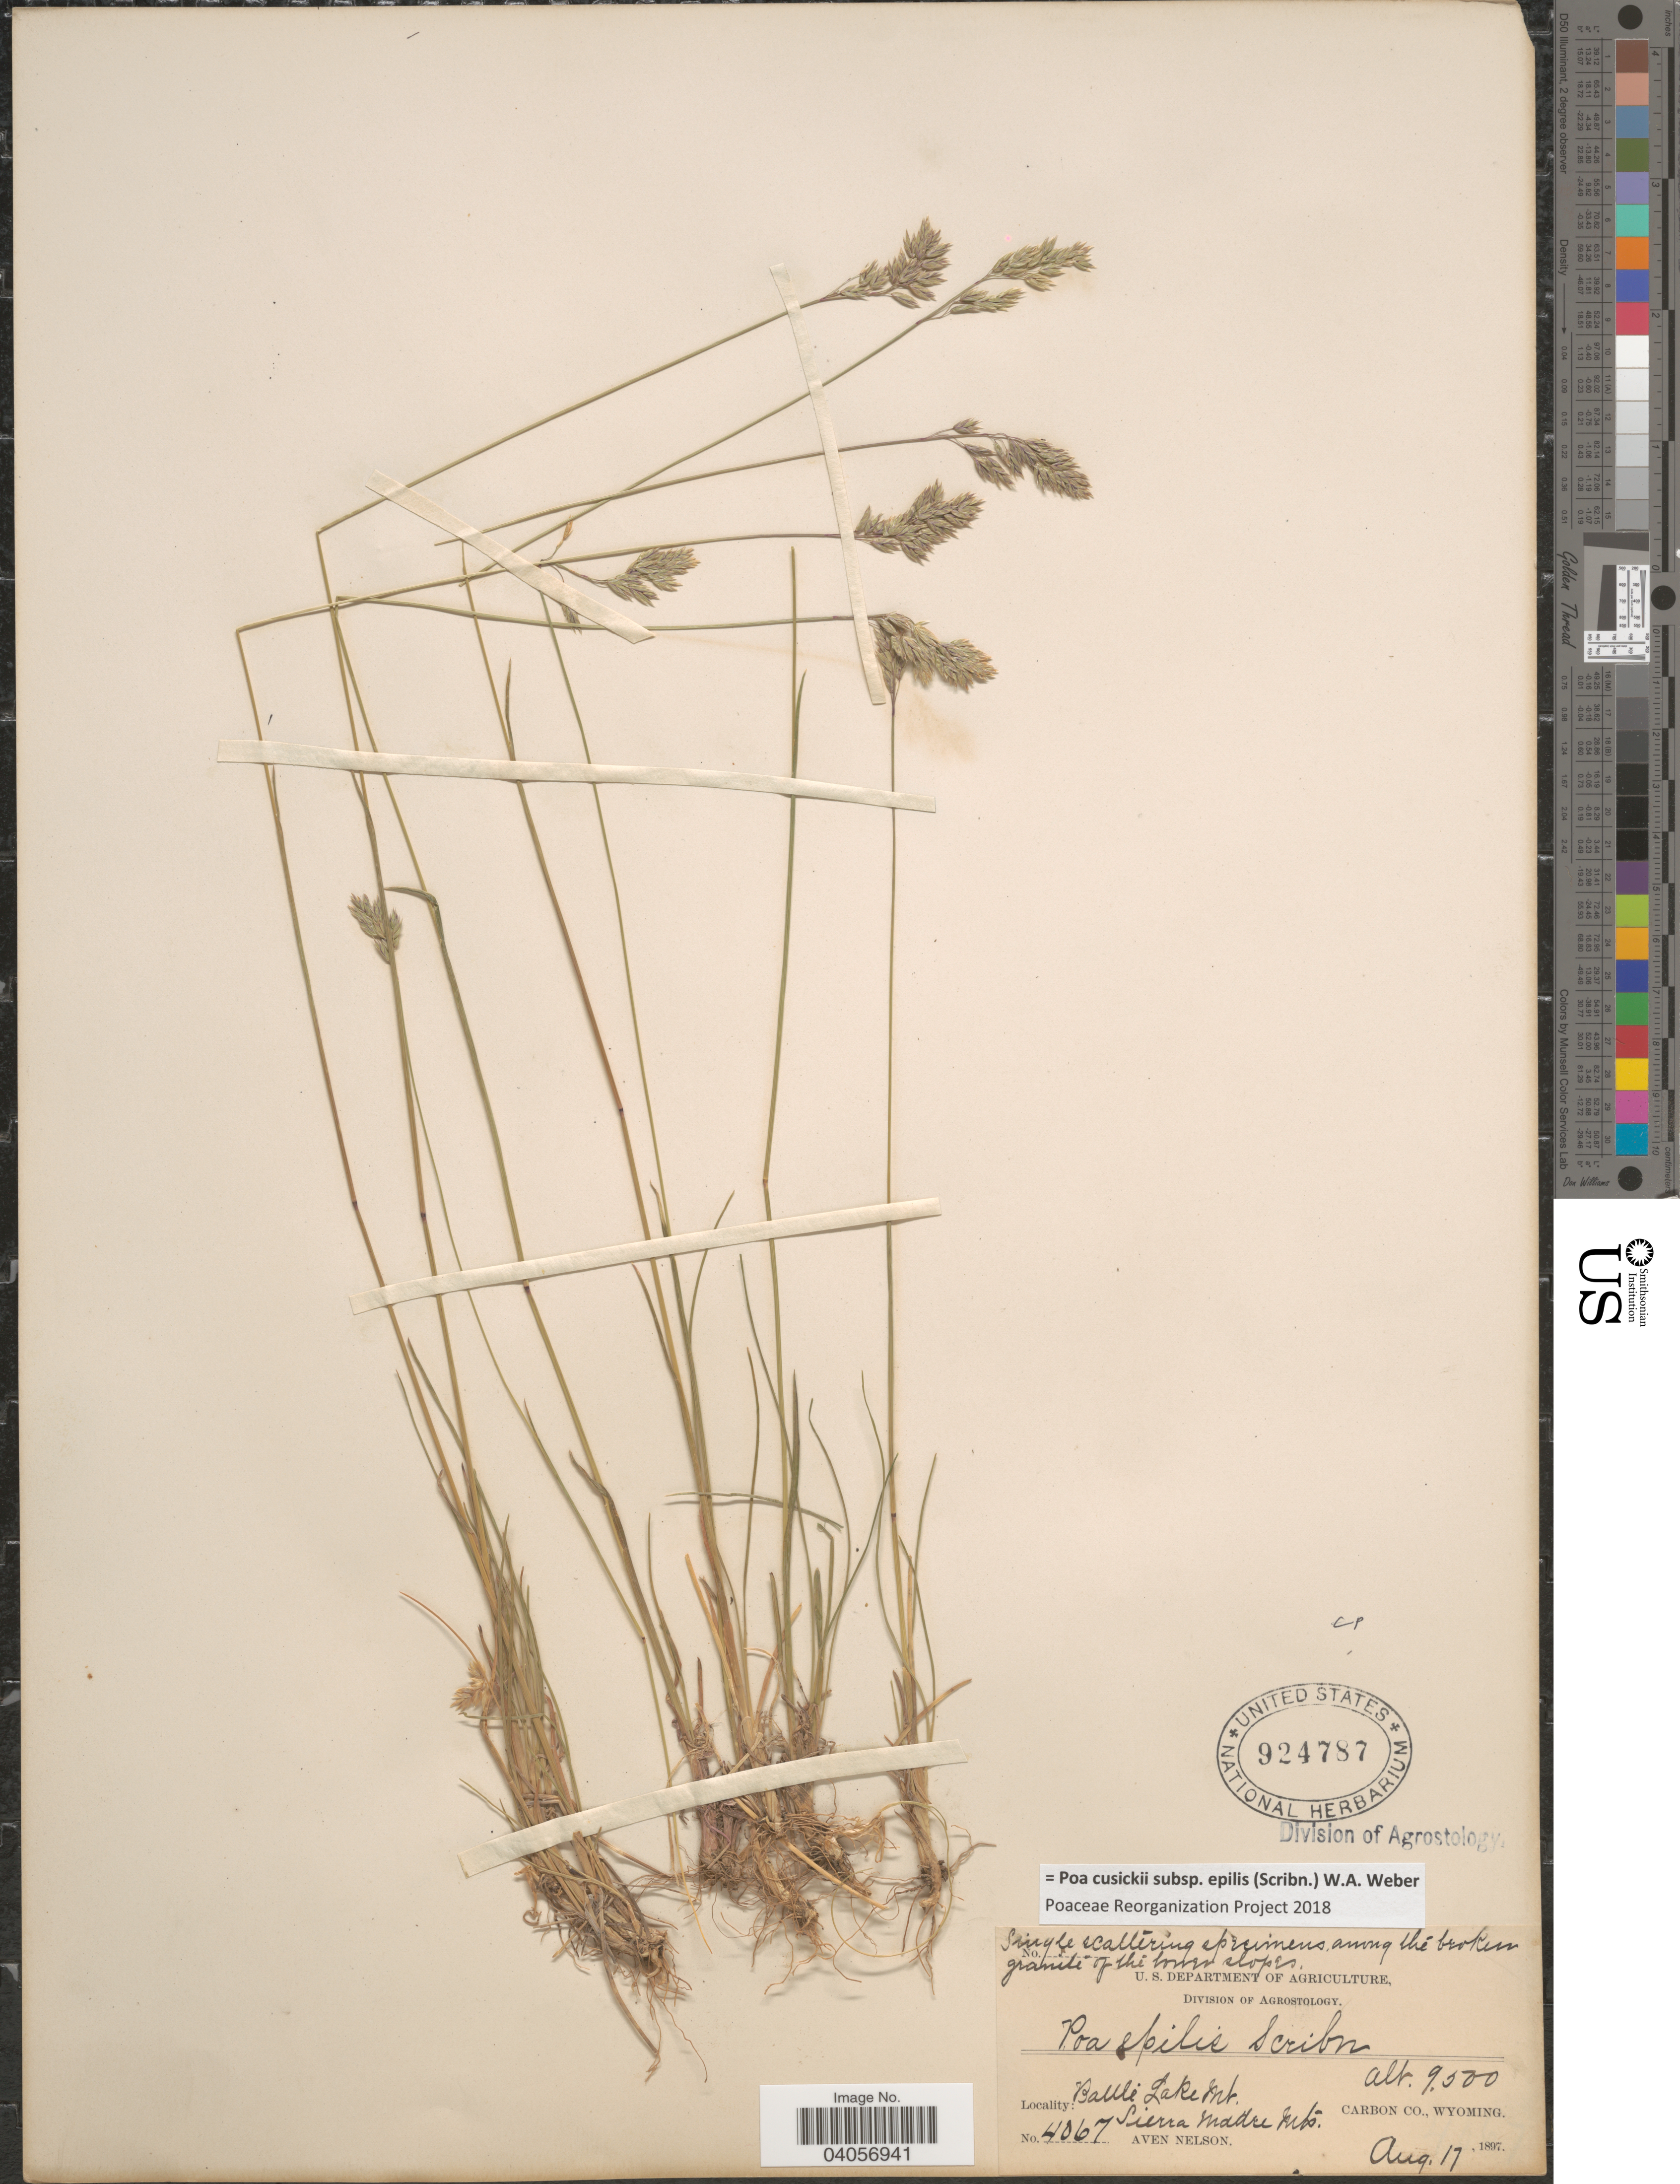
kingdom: Plantae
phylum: Tracheophyta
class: Liliopsida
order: Poales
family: Poaceae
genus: Poa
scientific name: Poa cusickii subsp. epilis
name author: (Scribn.) W.A. Weber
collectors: A. Nelson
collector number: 4067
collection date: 1897-08-17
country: United States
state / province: Wyoming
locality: Battle Lake Mt. Sierra Madre Mts. Carbon Co.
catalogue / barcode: US 924787